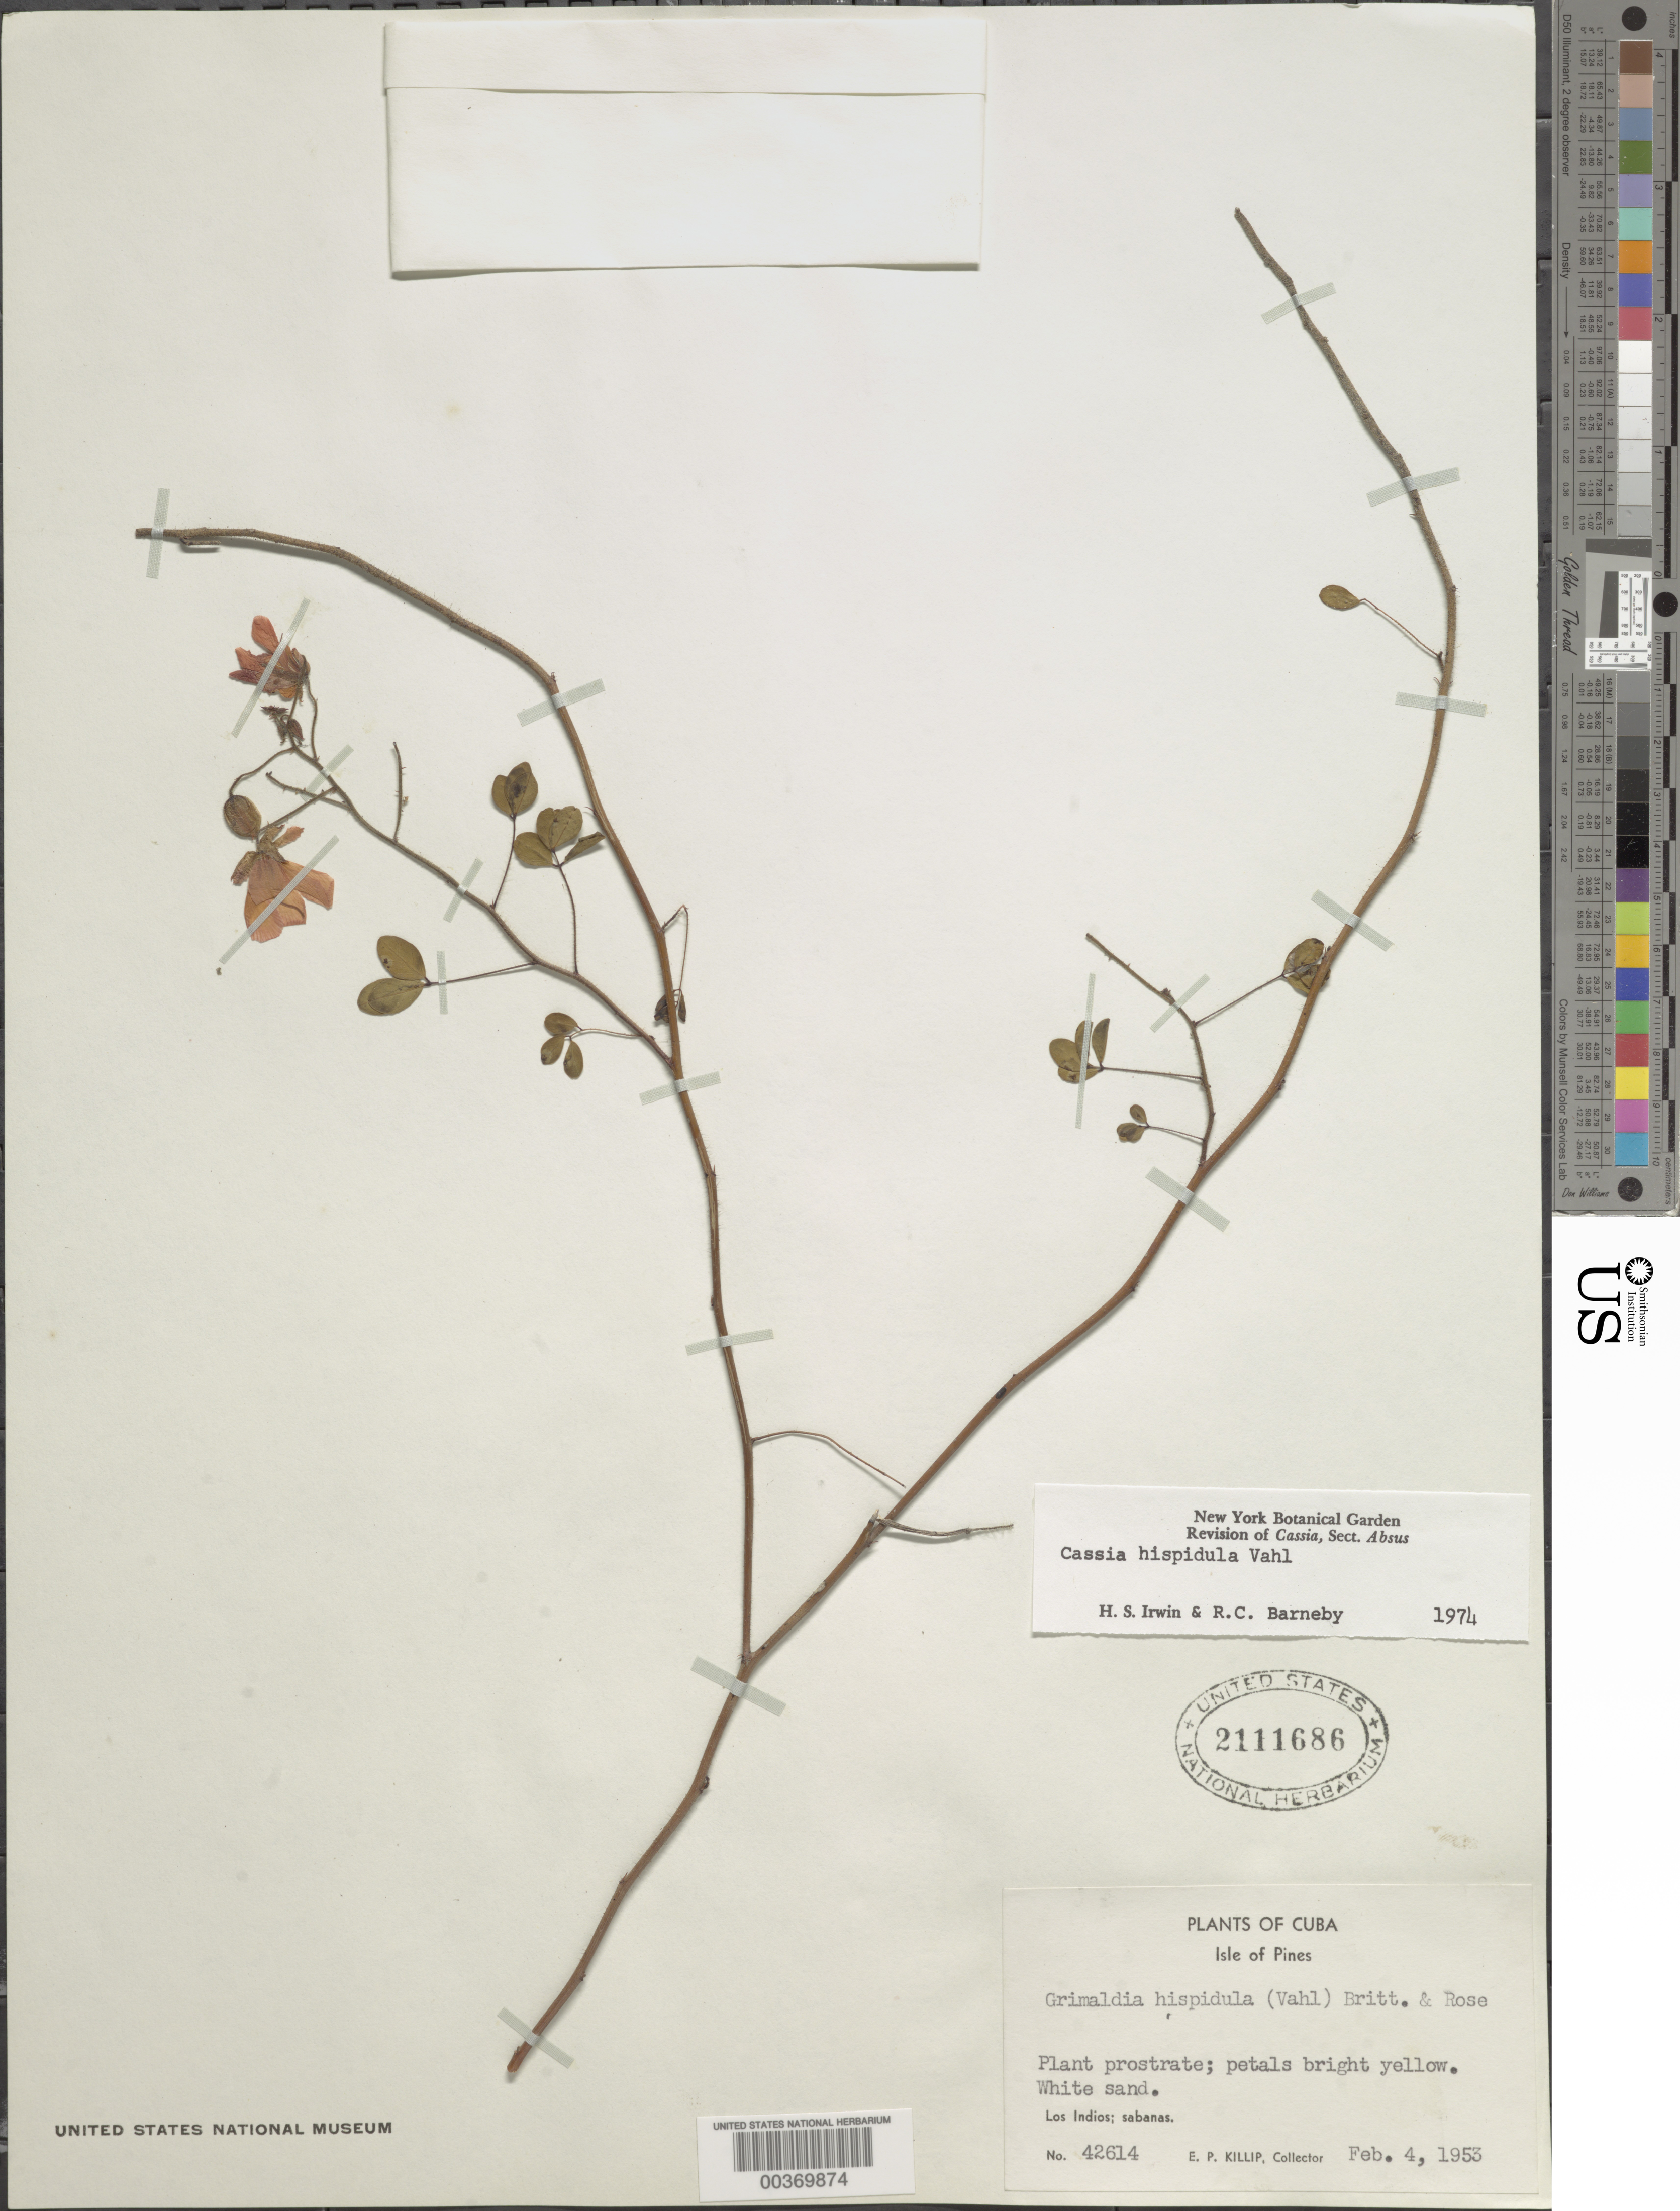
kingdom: Plantae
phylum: Tracheophyta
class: Magnoliopsida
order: Fabales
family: Fabaceae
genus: Chamaecrista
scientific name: Chamaecrista hispidula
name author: (Vahl) H.S. Irwin & Barneby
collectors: E. P. Killip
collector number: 42614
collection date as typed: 04 Feb 1953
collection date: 1953-02-04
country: Cuba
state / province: Isla de La Juventud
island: Isla de La Juventud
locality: Los indios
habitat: Sabanas; white sand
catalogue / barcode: US 2111686